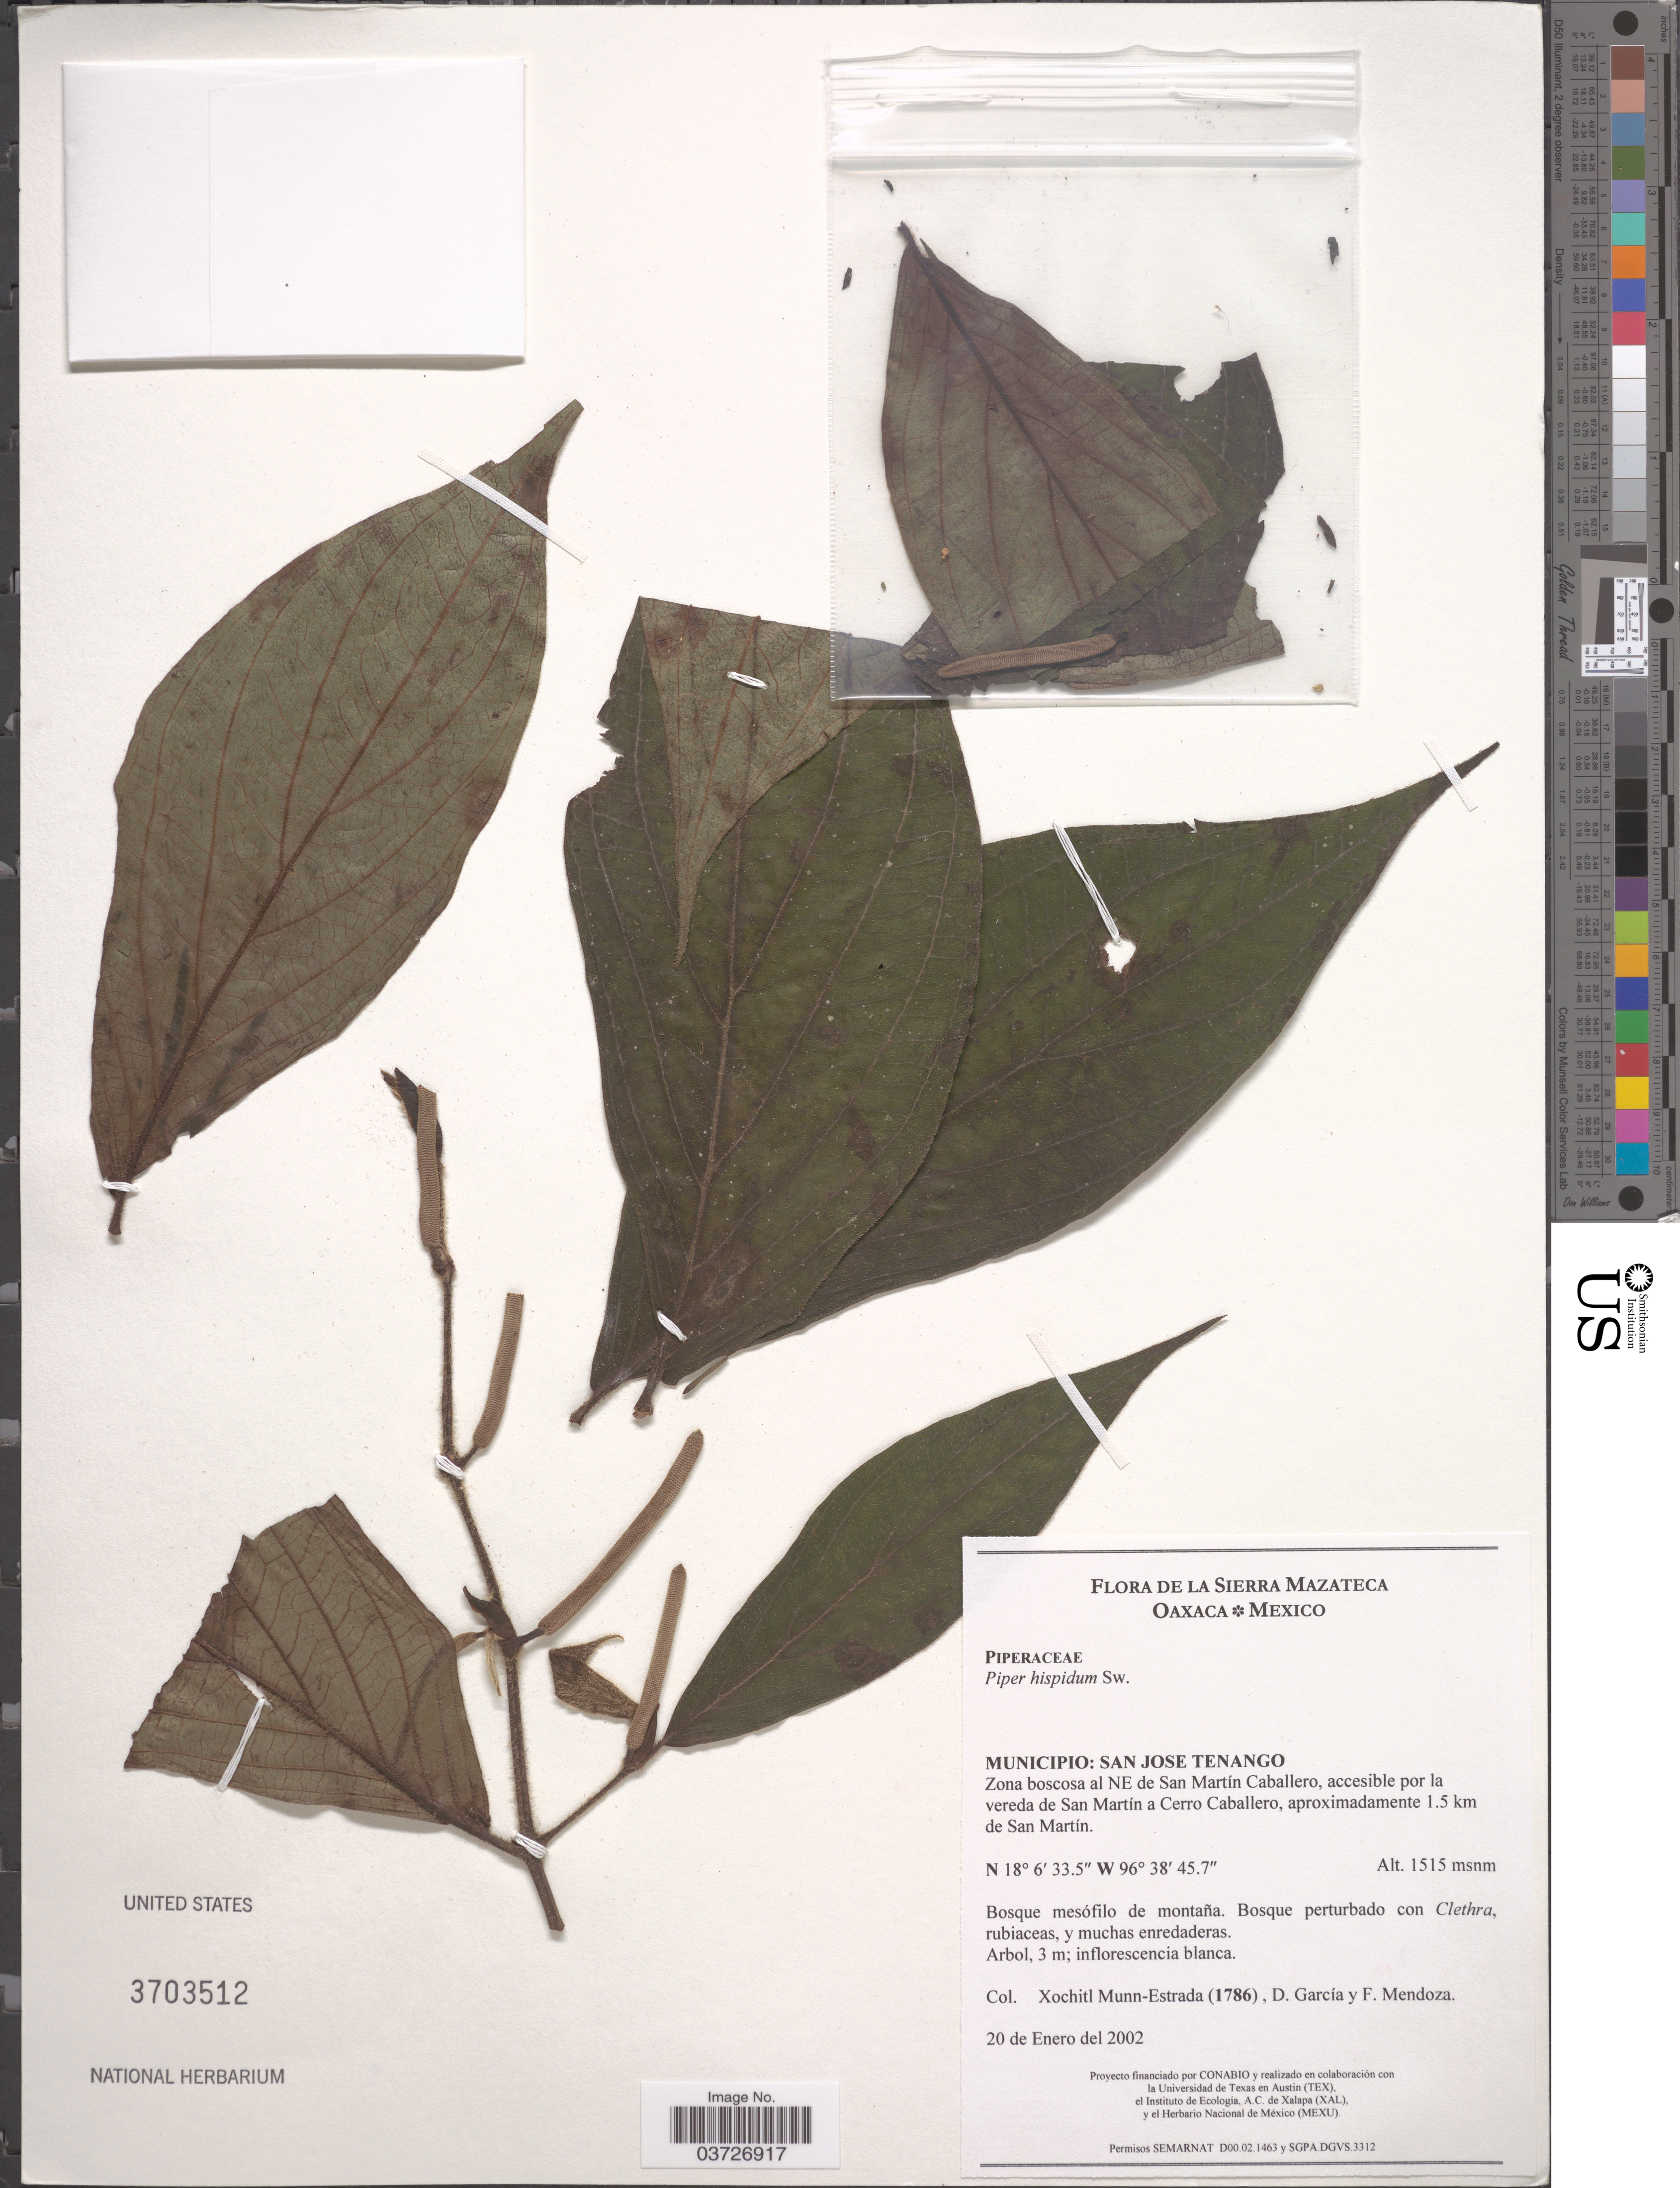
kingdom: Plantae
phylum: Tracheophyta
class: Magnoliopsida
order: Piperales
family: Piperaceae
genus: Piper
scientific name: Piper hispidum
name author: Sw.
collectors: X. Munn-Estrada, D. García & F. Mendoza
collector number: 1786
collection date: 2002-01-20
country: Mexico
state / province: Oaxaca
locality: Sierra Mazateca. Municipio: San Jose Tenango. Zona boscosa al NE de San Martín Caballero, accesible por la vereda de San Martín a Cerro Caballero, aproximadamente 1.5 km de San Martín.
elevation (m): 1515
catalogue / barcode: US 3703512